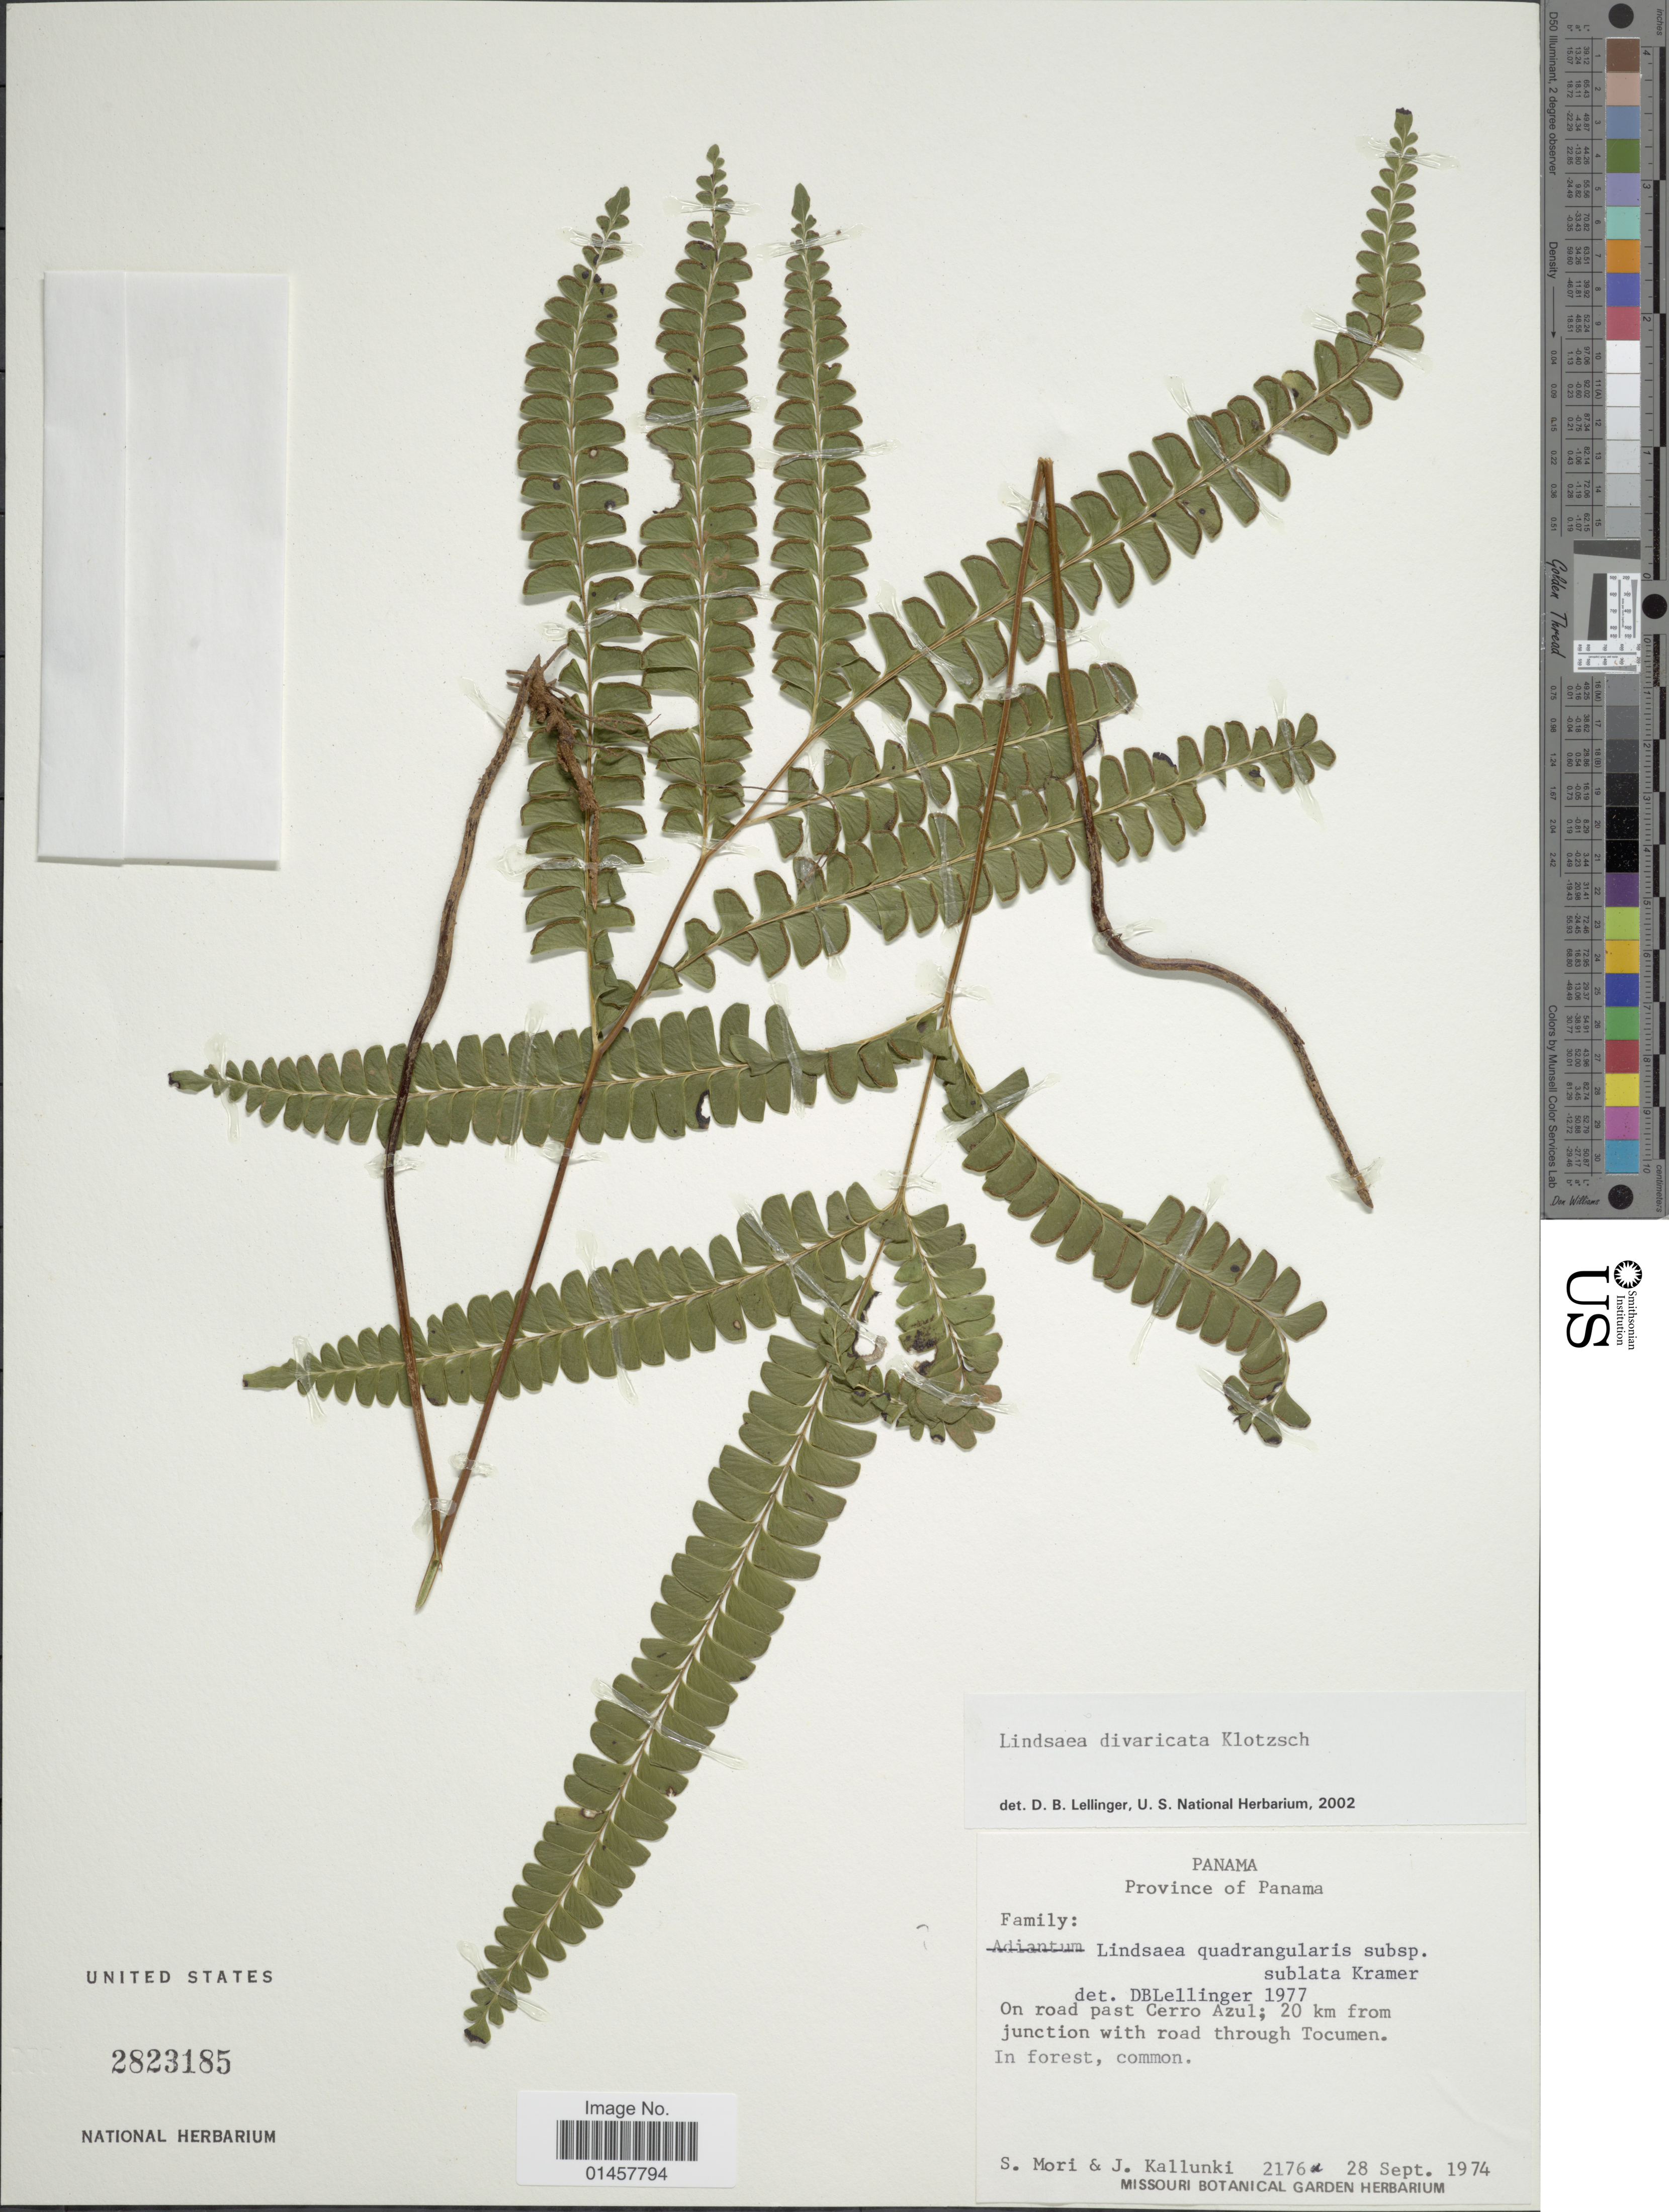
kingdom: Plantae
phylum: Tracheophyta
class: Polypodiopsida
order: Polypodiales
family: Lindsaeaceae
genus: Lindsaea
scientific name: Lindsaea divaricata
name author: Klotzsch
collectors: S. Mori & J. Kallunki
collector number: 2176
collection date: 1974-09-28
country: Panama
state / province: Panamá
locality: Province of Panama, on road past Cerro Azul; 20 km junction with road through Tocumen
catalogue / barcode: US 2823185